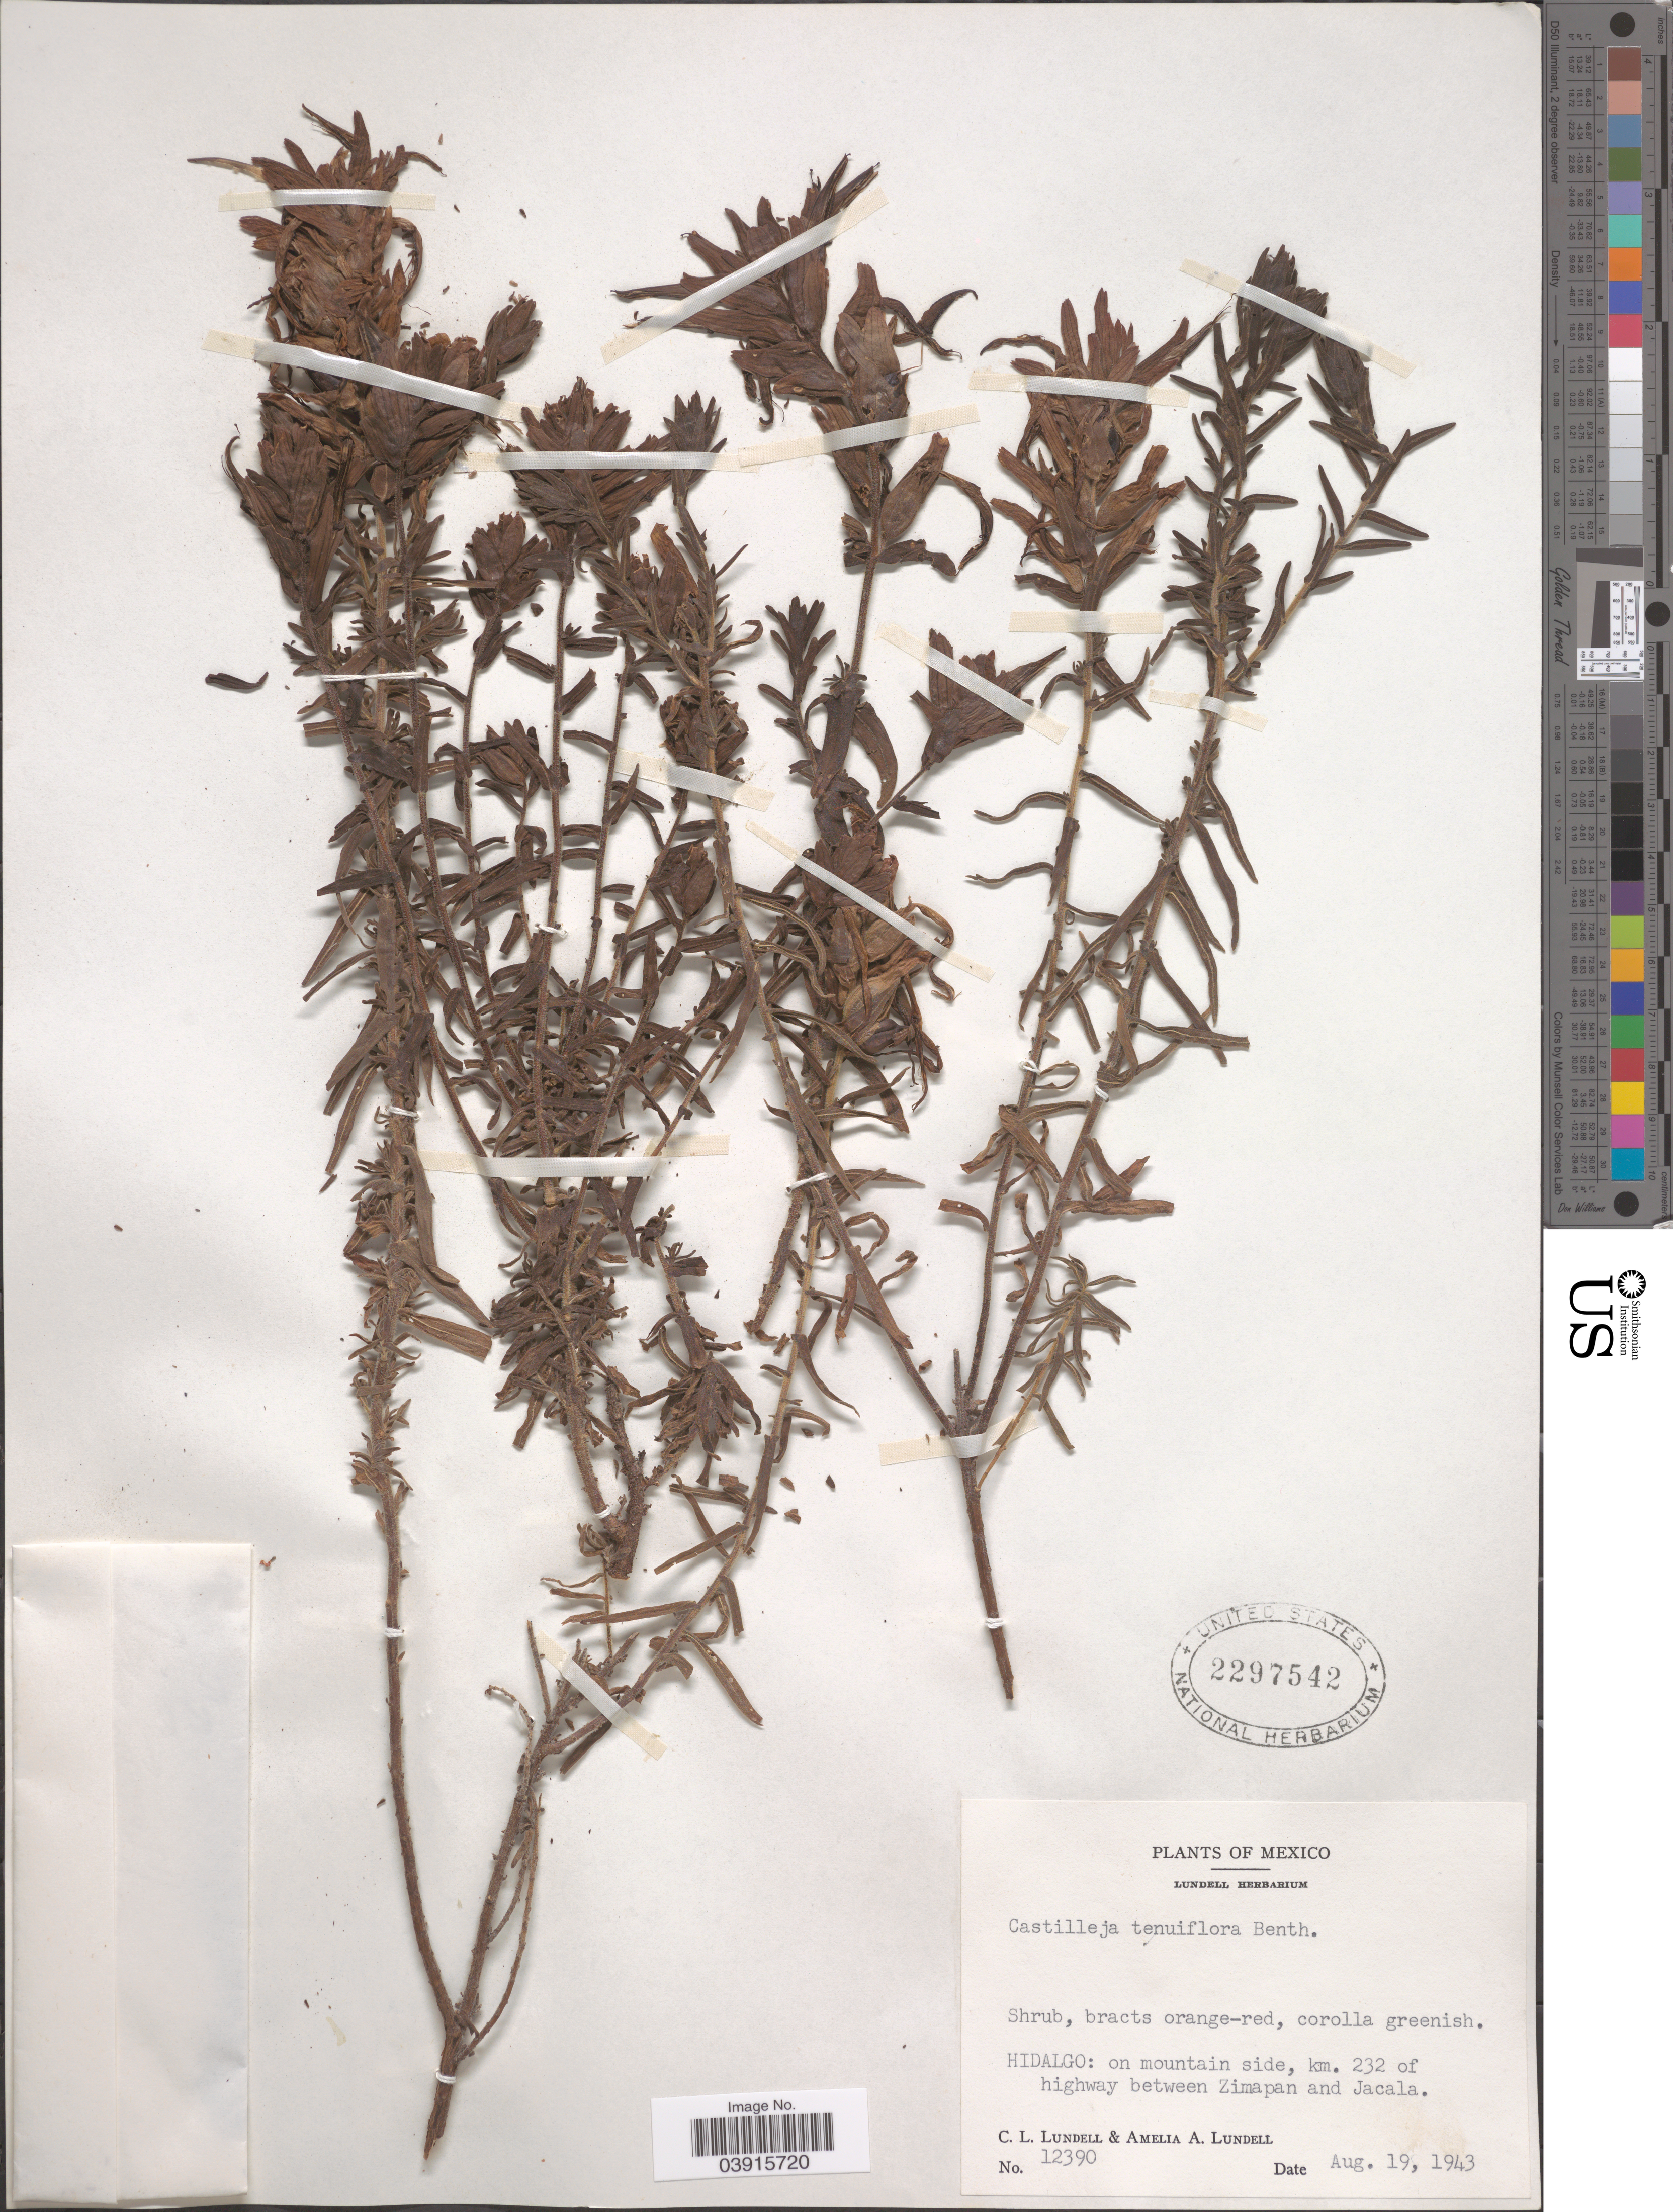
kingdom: Plantae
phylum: Tracheophyta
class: Magnoliopsida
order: Lamiales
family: Orobanchaceae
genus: Castilleja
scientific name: Castilleja tenuiflora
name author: Benth.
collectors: C. L. Lundell & A. A. Lundell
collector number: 12390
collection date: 1943-08-19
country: Mexico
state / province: Hidalgo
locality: On mountain side, km. 232 of highway between Zimapan and Jacala.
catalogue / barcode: US 2297542